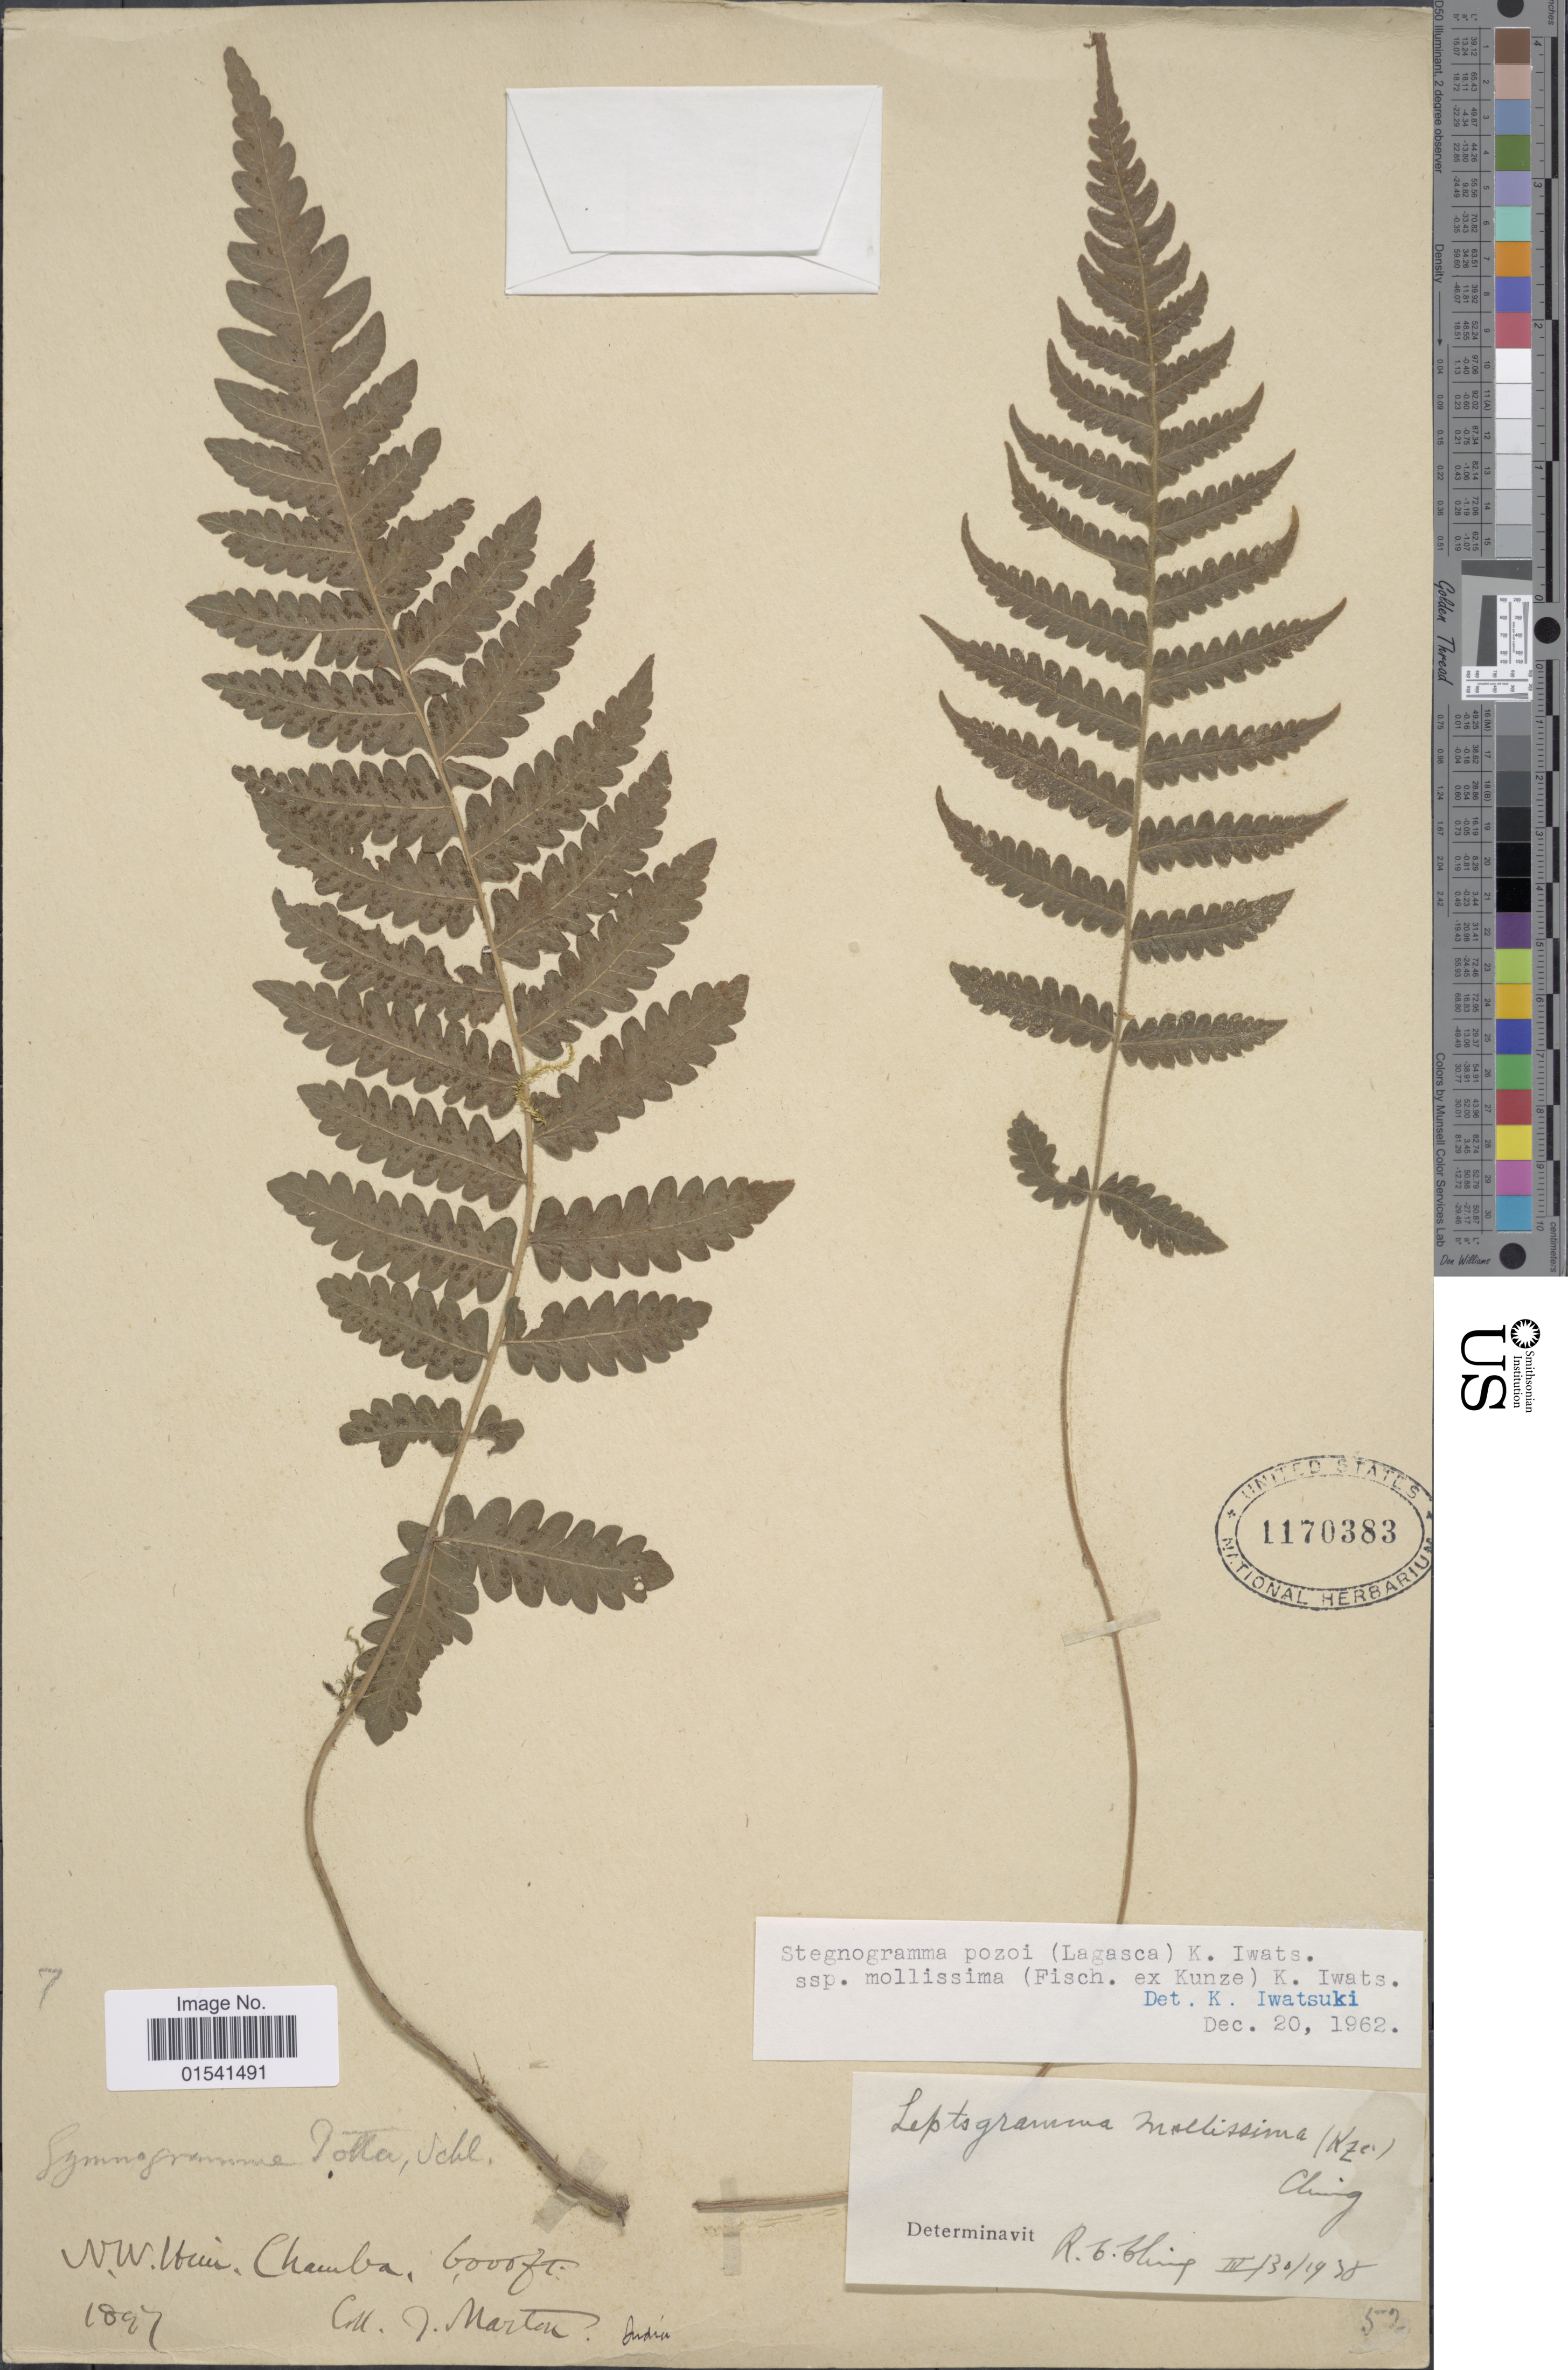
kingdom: Plantae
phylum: Tracheophyta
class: Polypodiopsida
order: Polypodiales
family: Thelypteridaceae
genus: Stegnogramma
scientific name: Stegnogramma mollissima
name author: (Fisch. ex Kunze) Fraser-Jenk.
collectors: J. B. Norton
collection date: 1897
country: India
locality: N.W. Him, Chamba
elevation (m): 1829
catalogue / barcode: US 1170383